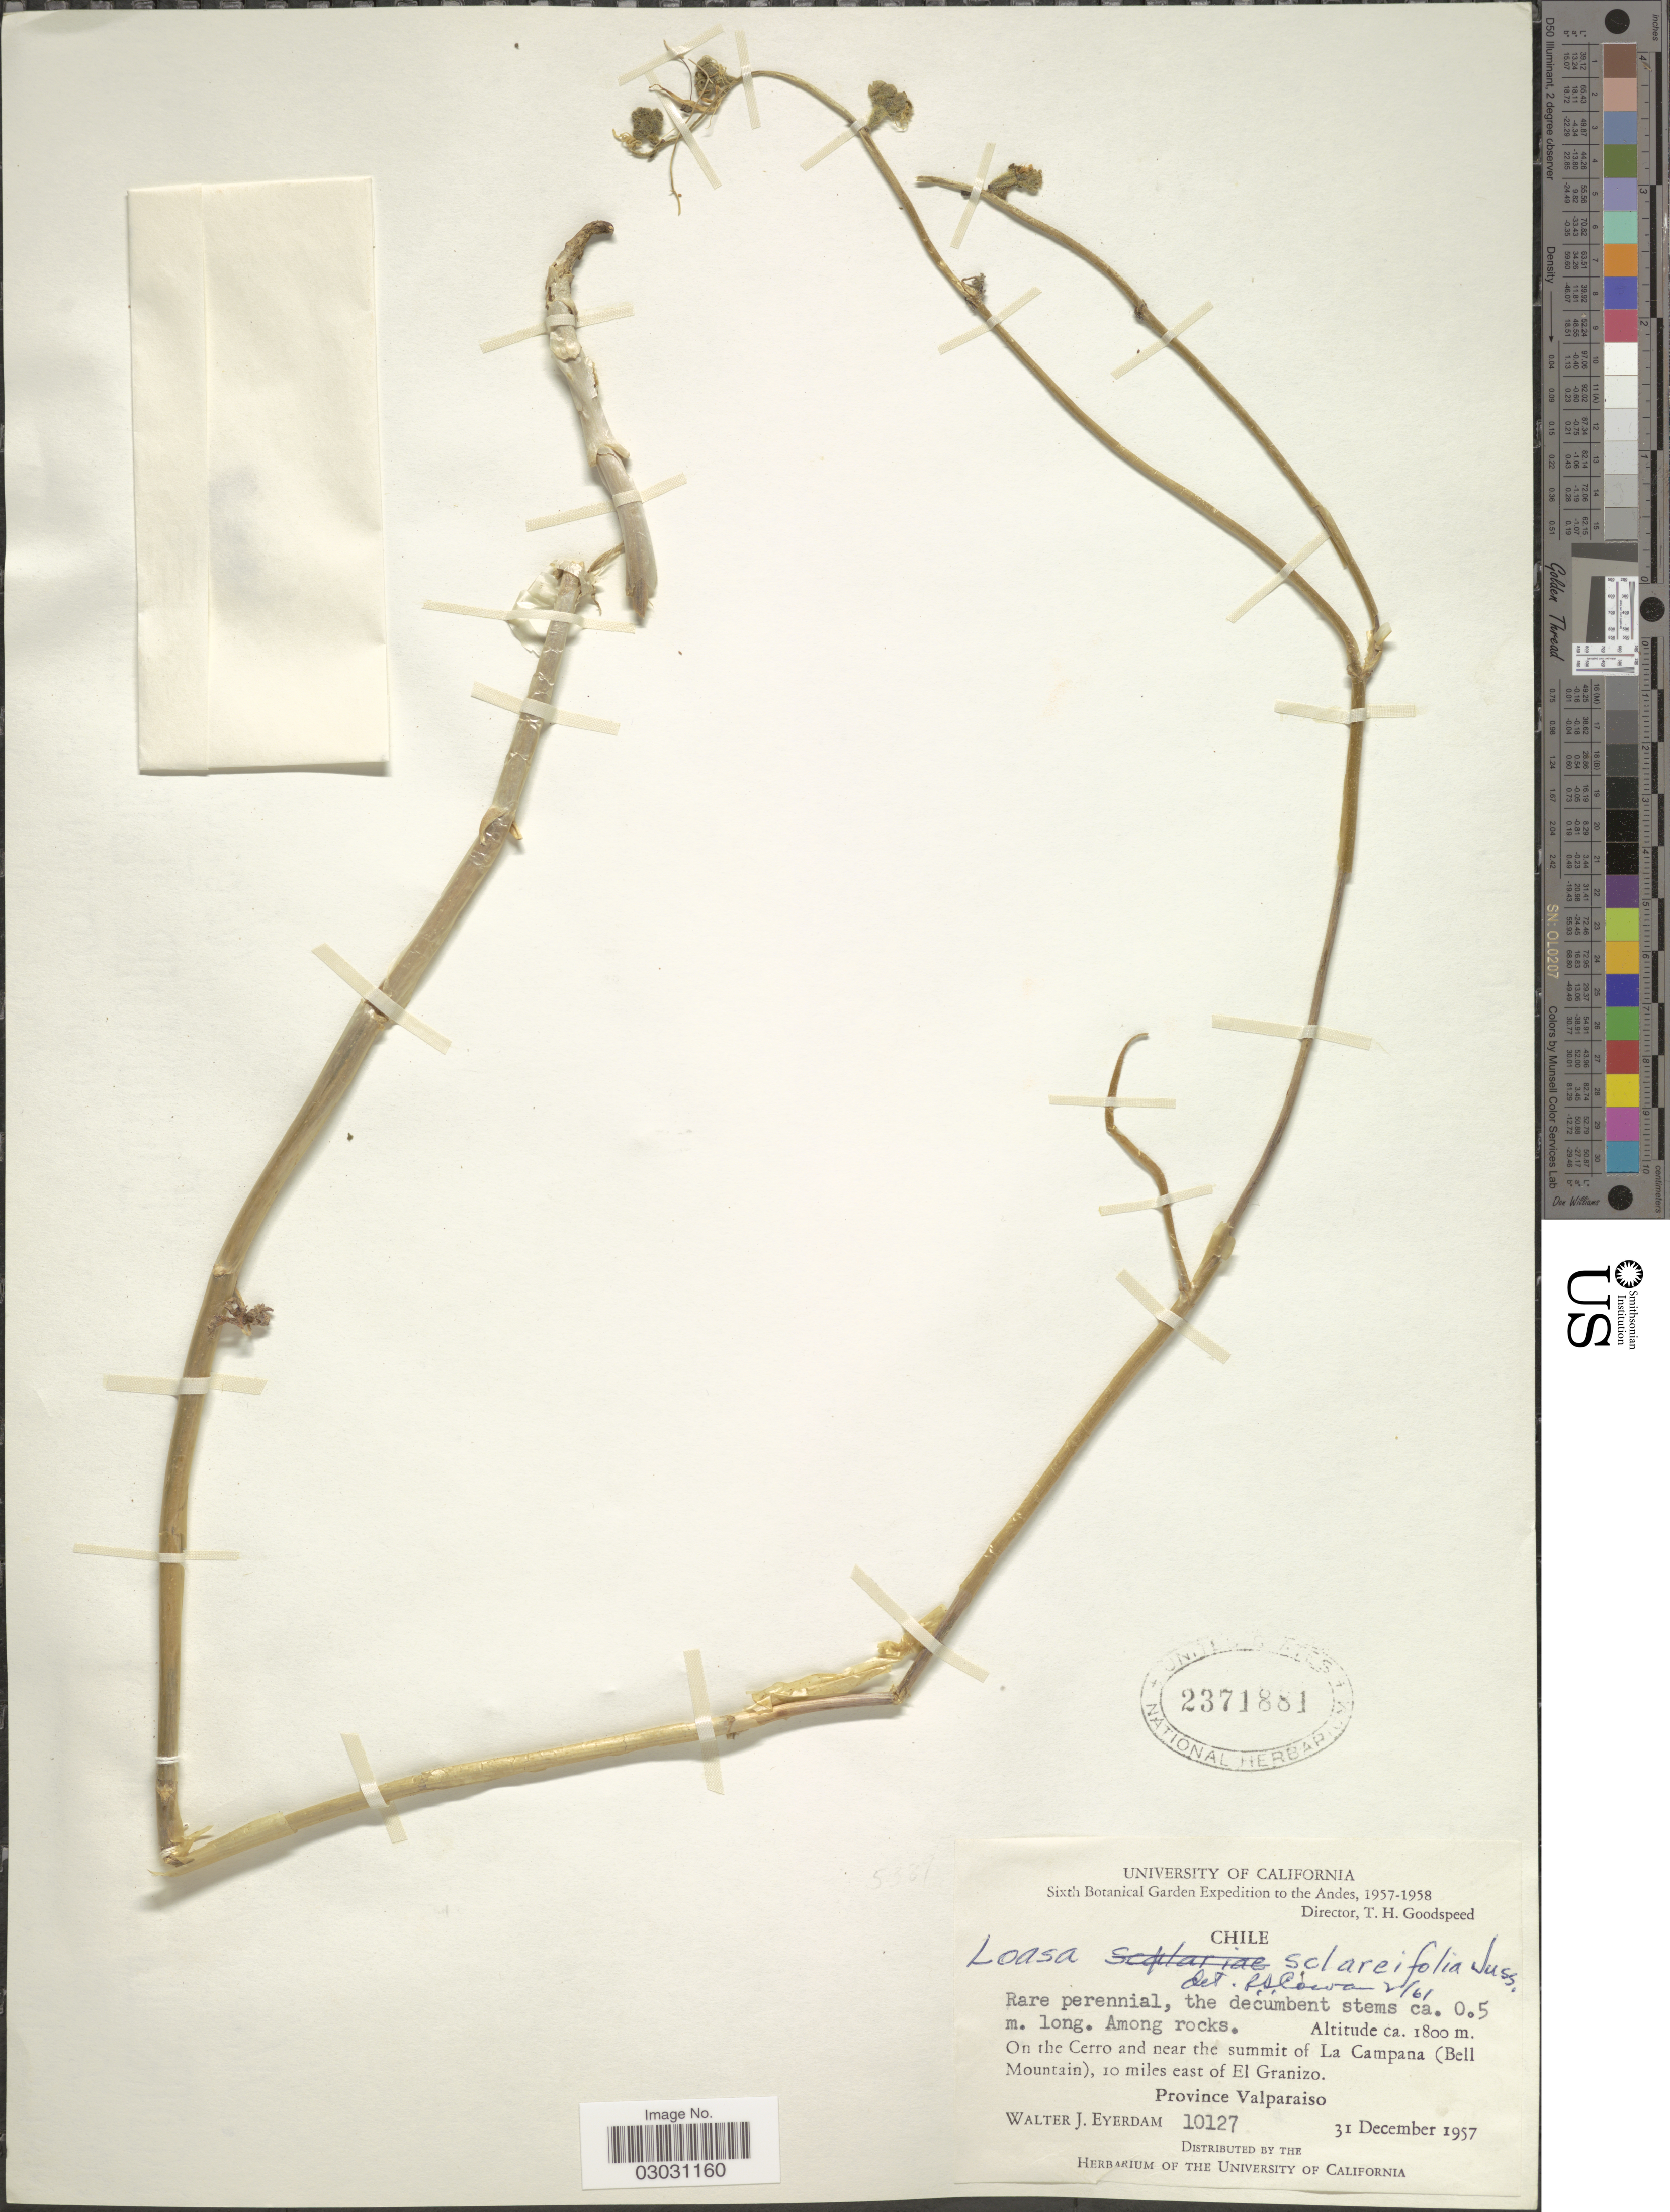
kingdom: Plantae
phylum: Tracheophyta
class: Magnoliopsida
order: Cornales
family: Loasaceae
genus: Loasa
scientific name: Loasa sclareifolia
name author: Juss.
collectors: W. J. Eyerdam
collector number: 10127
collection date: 1957-12-31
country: Chile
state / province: Valparaíso (V)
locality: The Andes, On the Cerro and near the summit of La Campana (Bell Mountain), 10 miles east of El Granizo.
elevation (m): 1800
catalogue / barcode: US 2371881